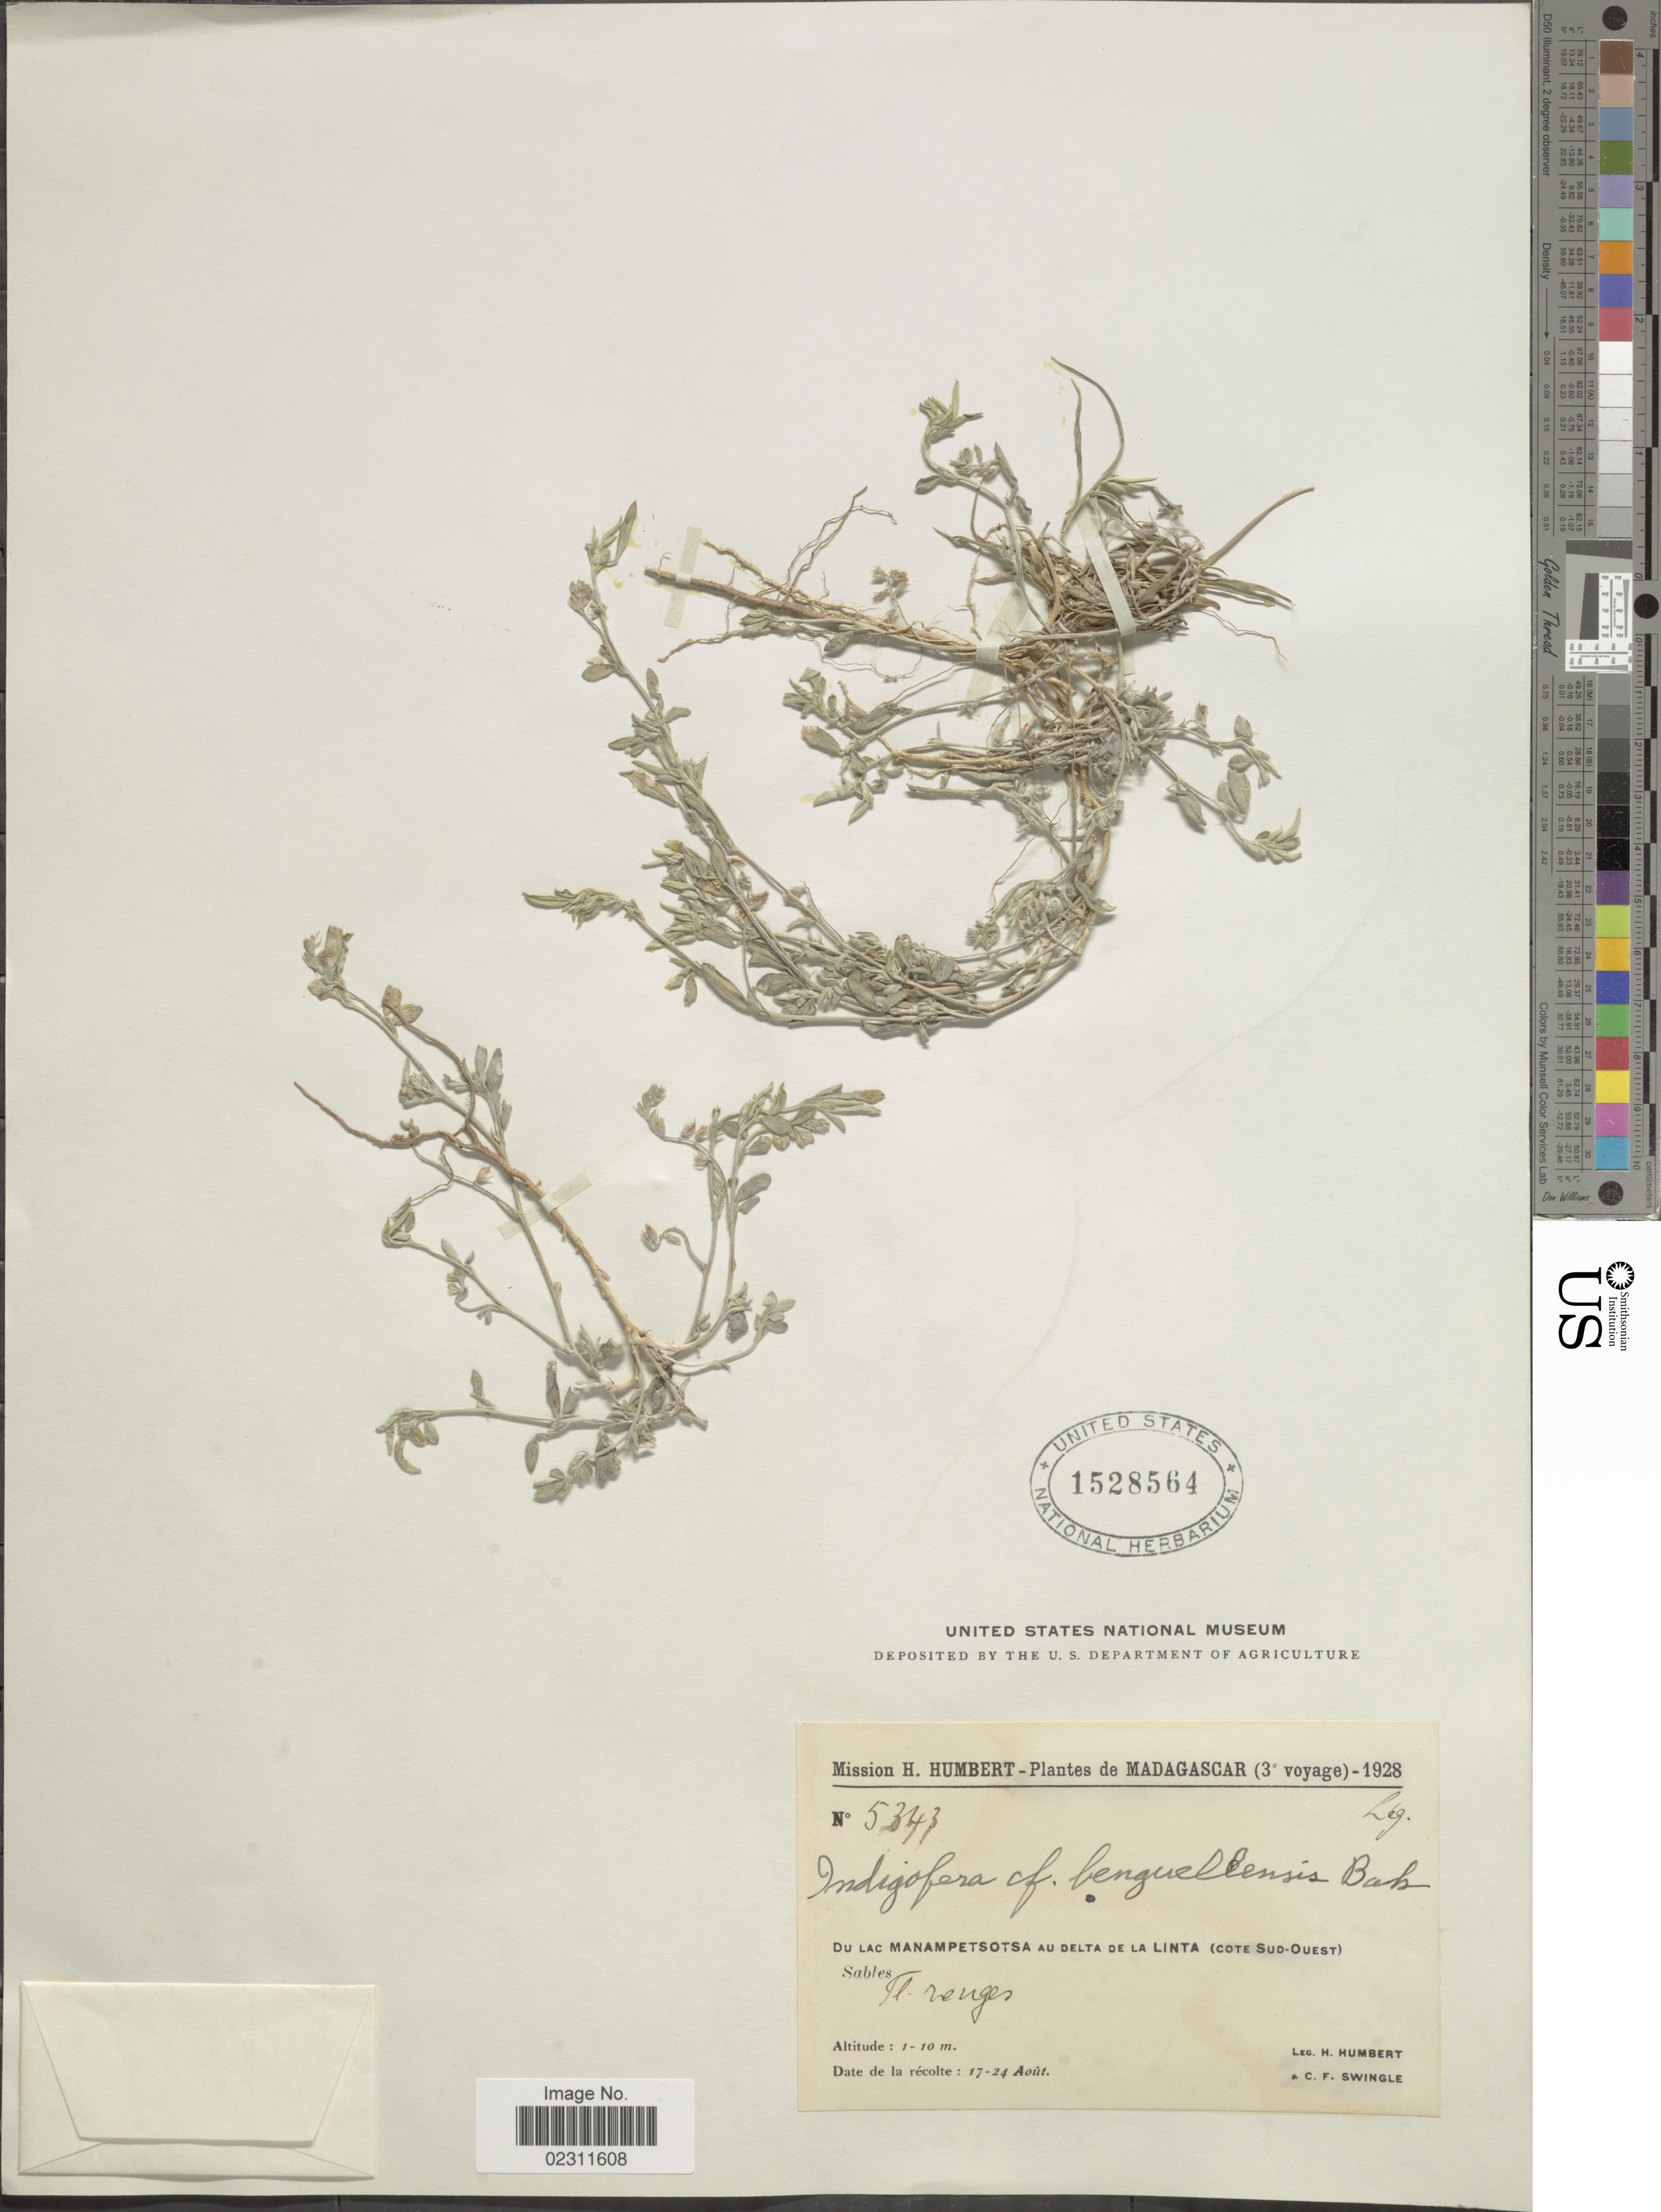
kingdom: Plantae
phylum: Tracheophyta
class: Magnoliopsida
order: Fabales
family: Fabaceae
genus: Indigofera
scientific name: Indigofera benguellensis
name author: Baker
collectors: H. Humbert & C. Swingle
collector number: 5343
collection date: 1928-08-17/1928-08-24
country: Madagascar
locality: Manampetsotsa au delta de la Linta (Cote Sud-Ouest)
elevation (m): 1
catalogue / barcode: US 1528564